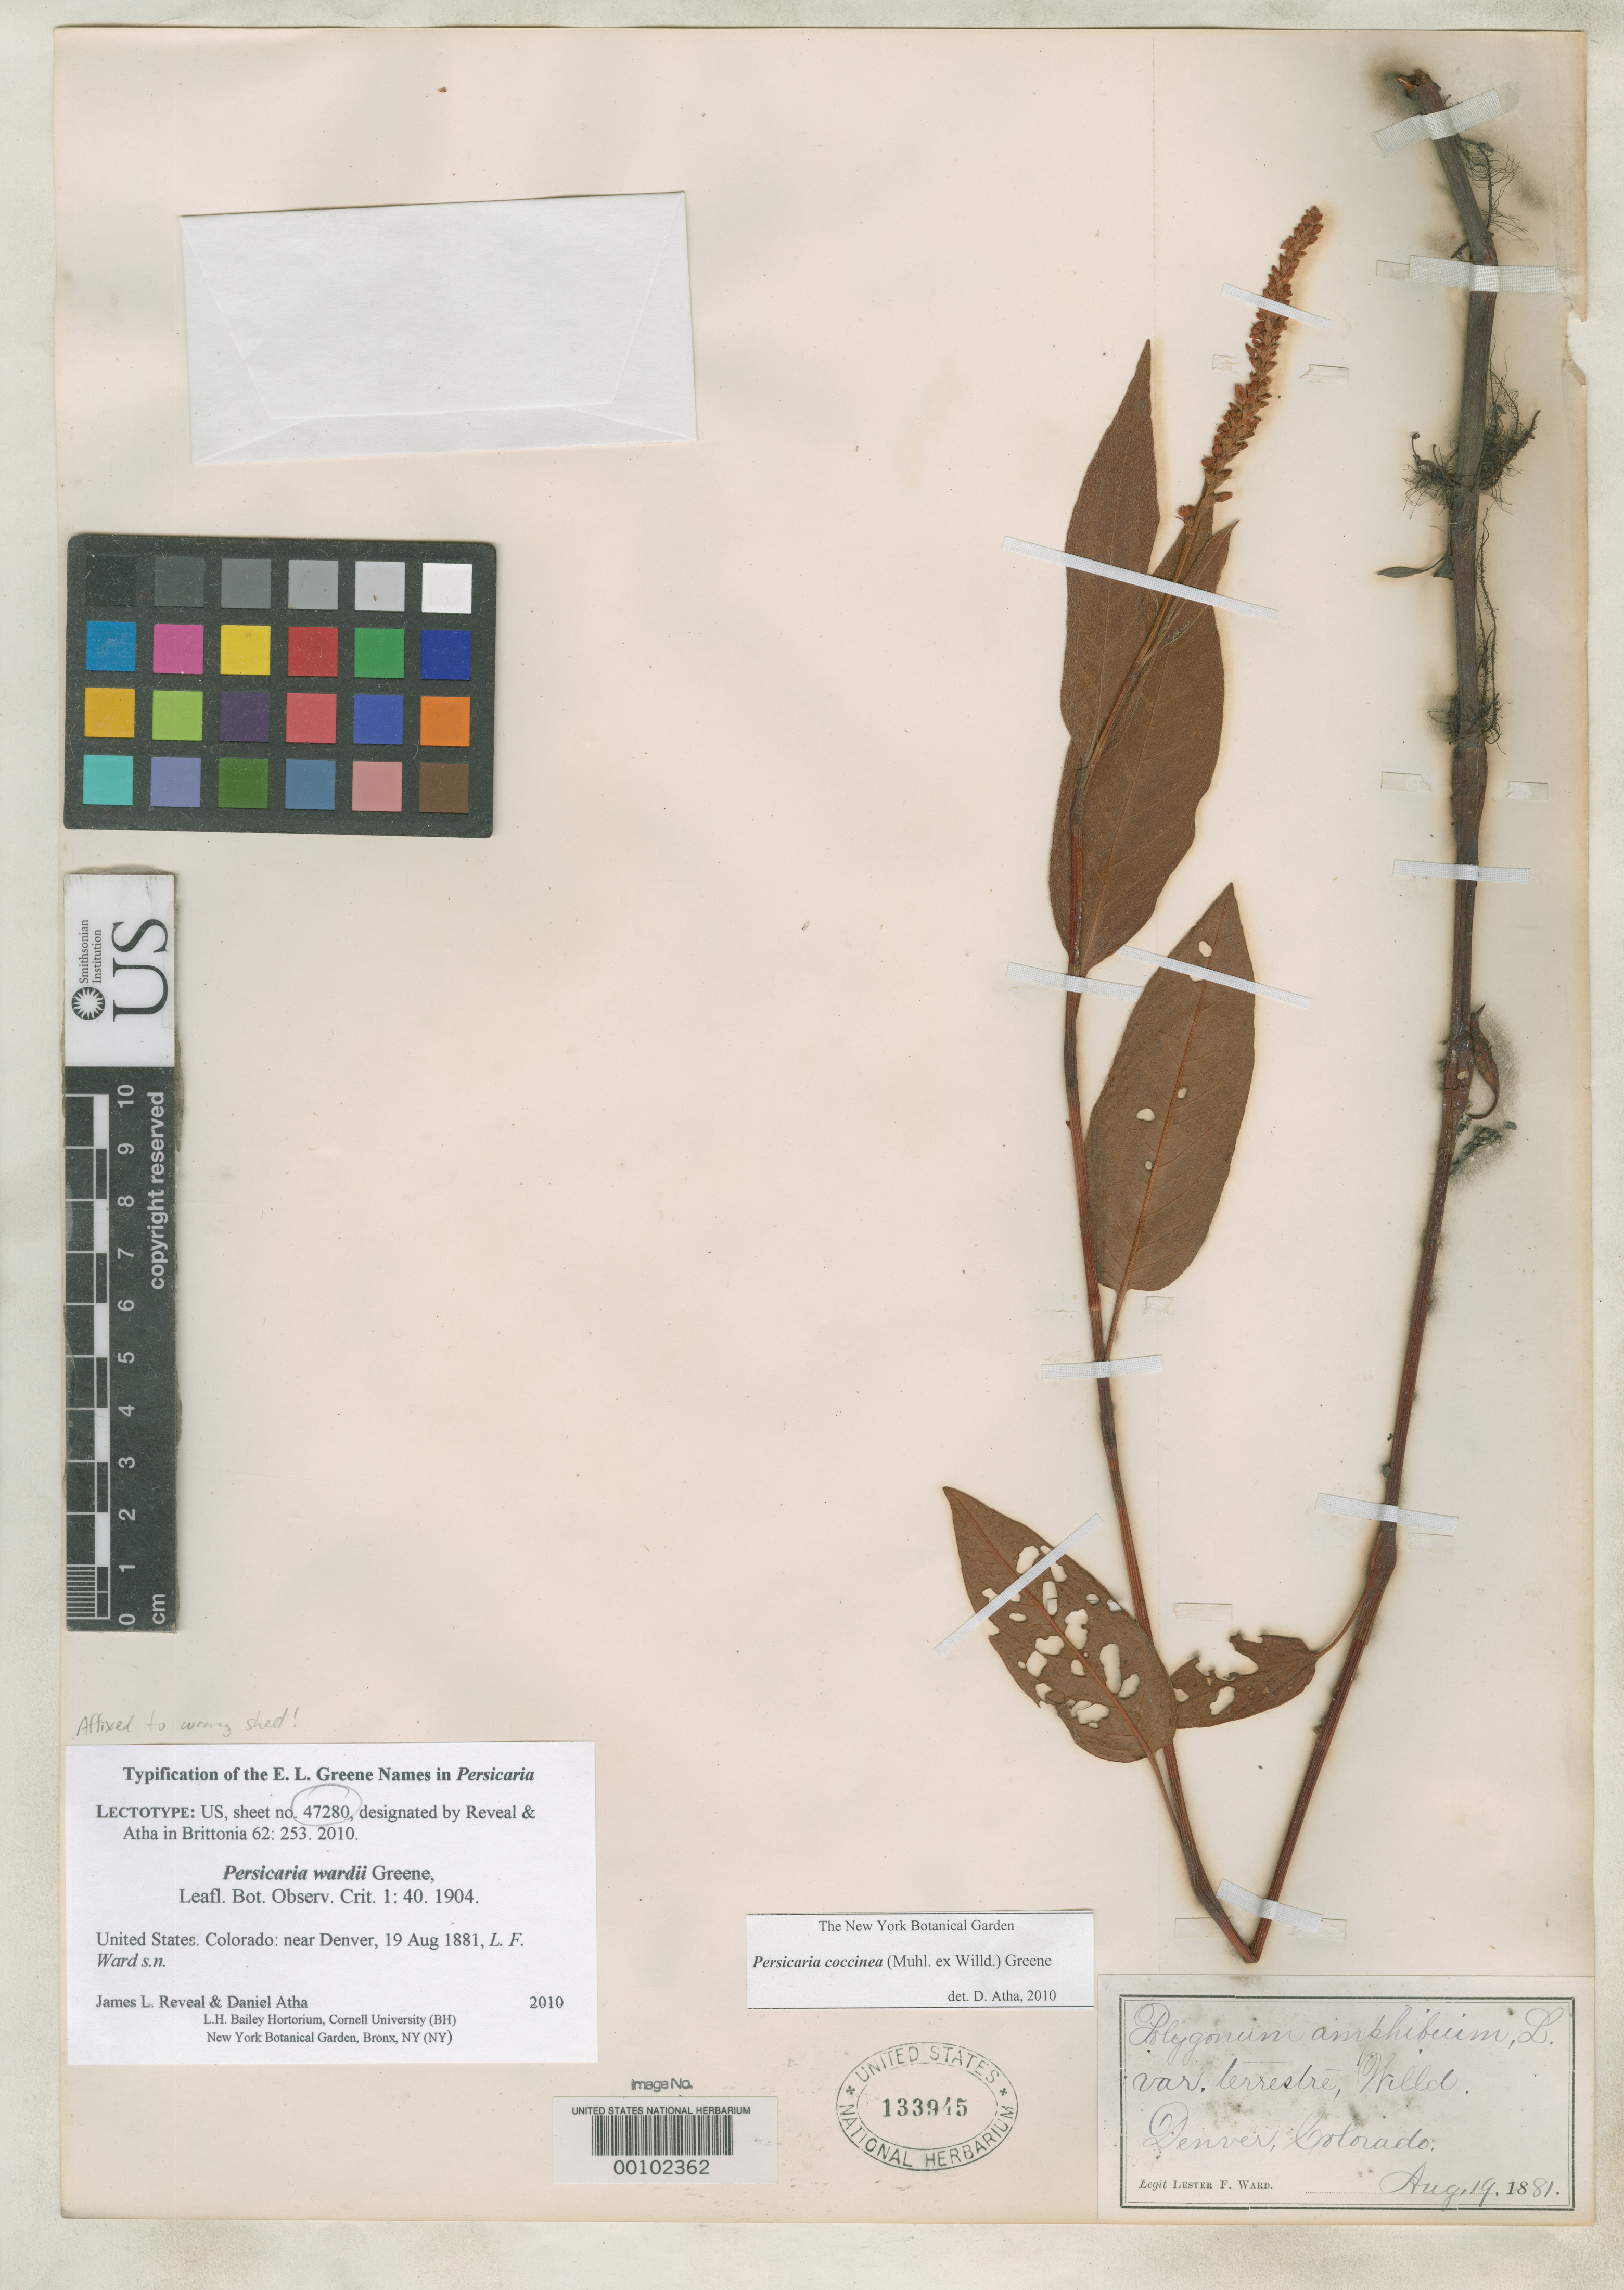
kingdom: Plantae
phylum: Tracheophyta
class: Magnoliopsida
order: Caryophyllales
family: Polygonaceae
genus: Persicaria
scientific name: Persicaria wardii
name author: Greene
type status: Isolectotype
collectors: L. F. Ward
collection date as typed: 19 Aug 1881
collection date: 1881-08-19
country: United States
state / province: Colorado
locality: Denver.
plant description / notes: "Lectotype" annotation label erroneously affixed to USNH 133945; both publication & annotation label specify that lectotype is USNH 47280.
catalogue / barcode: US 133945